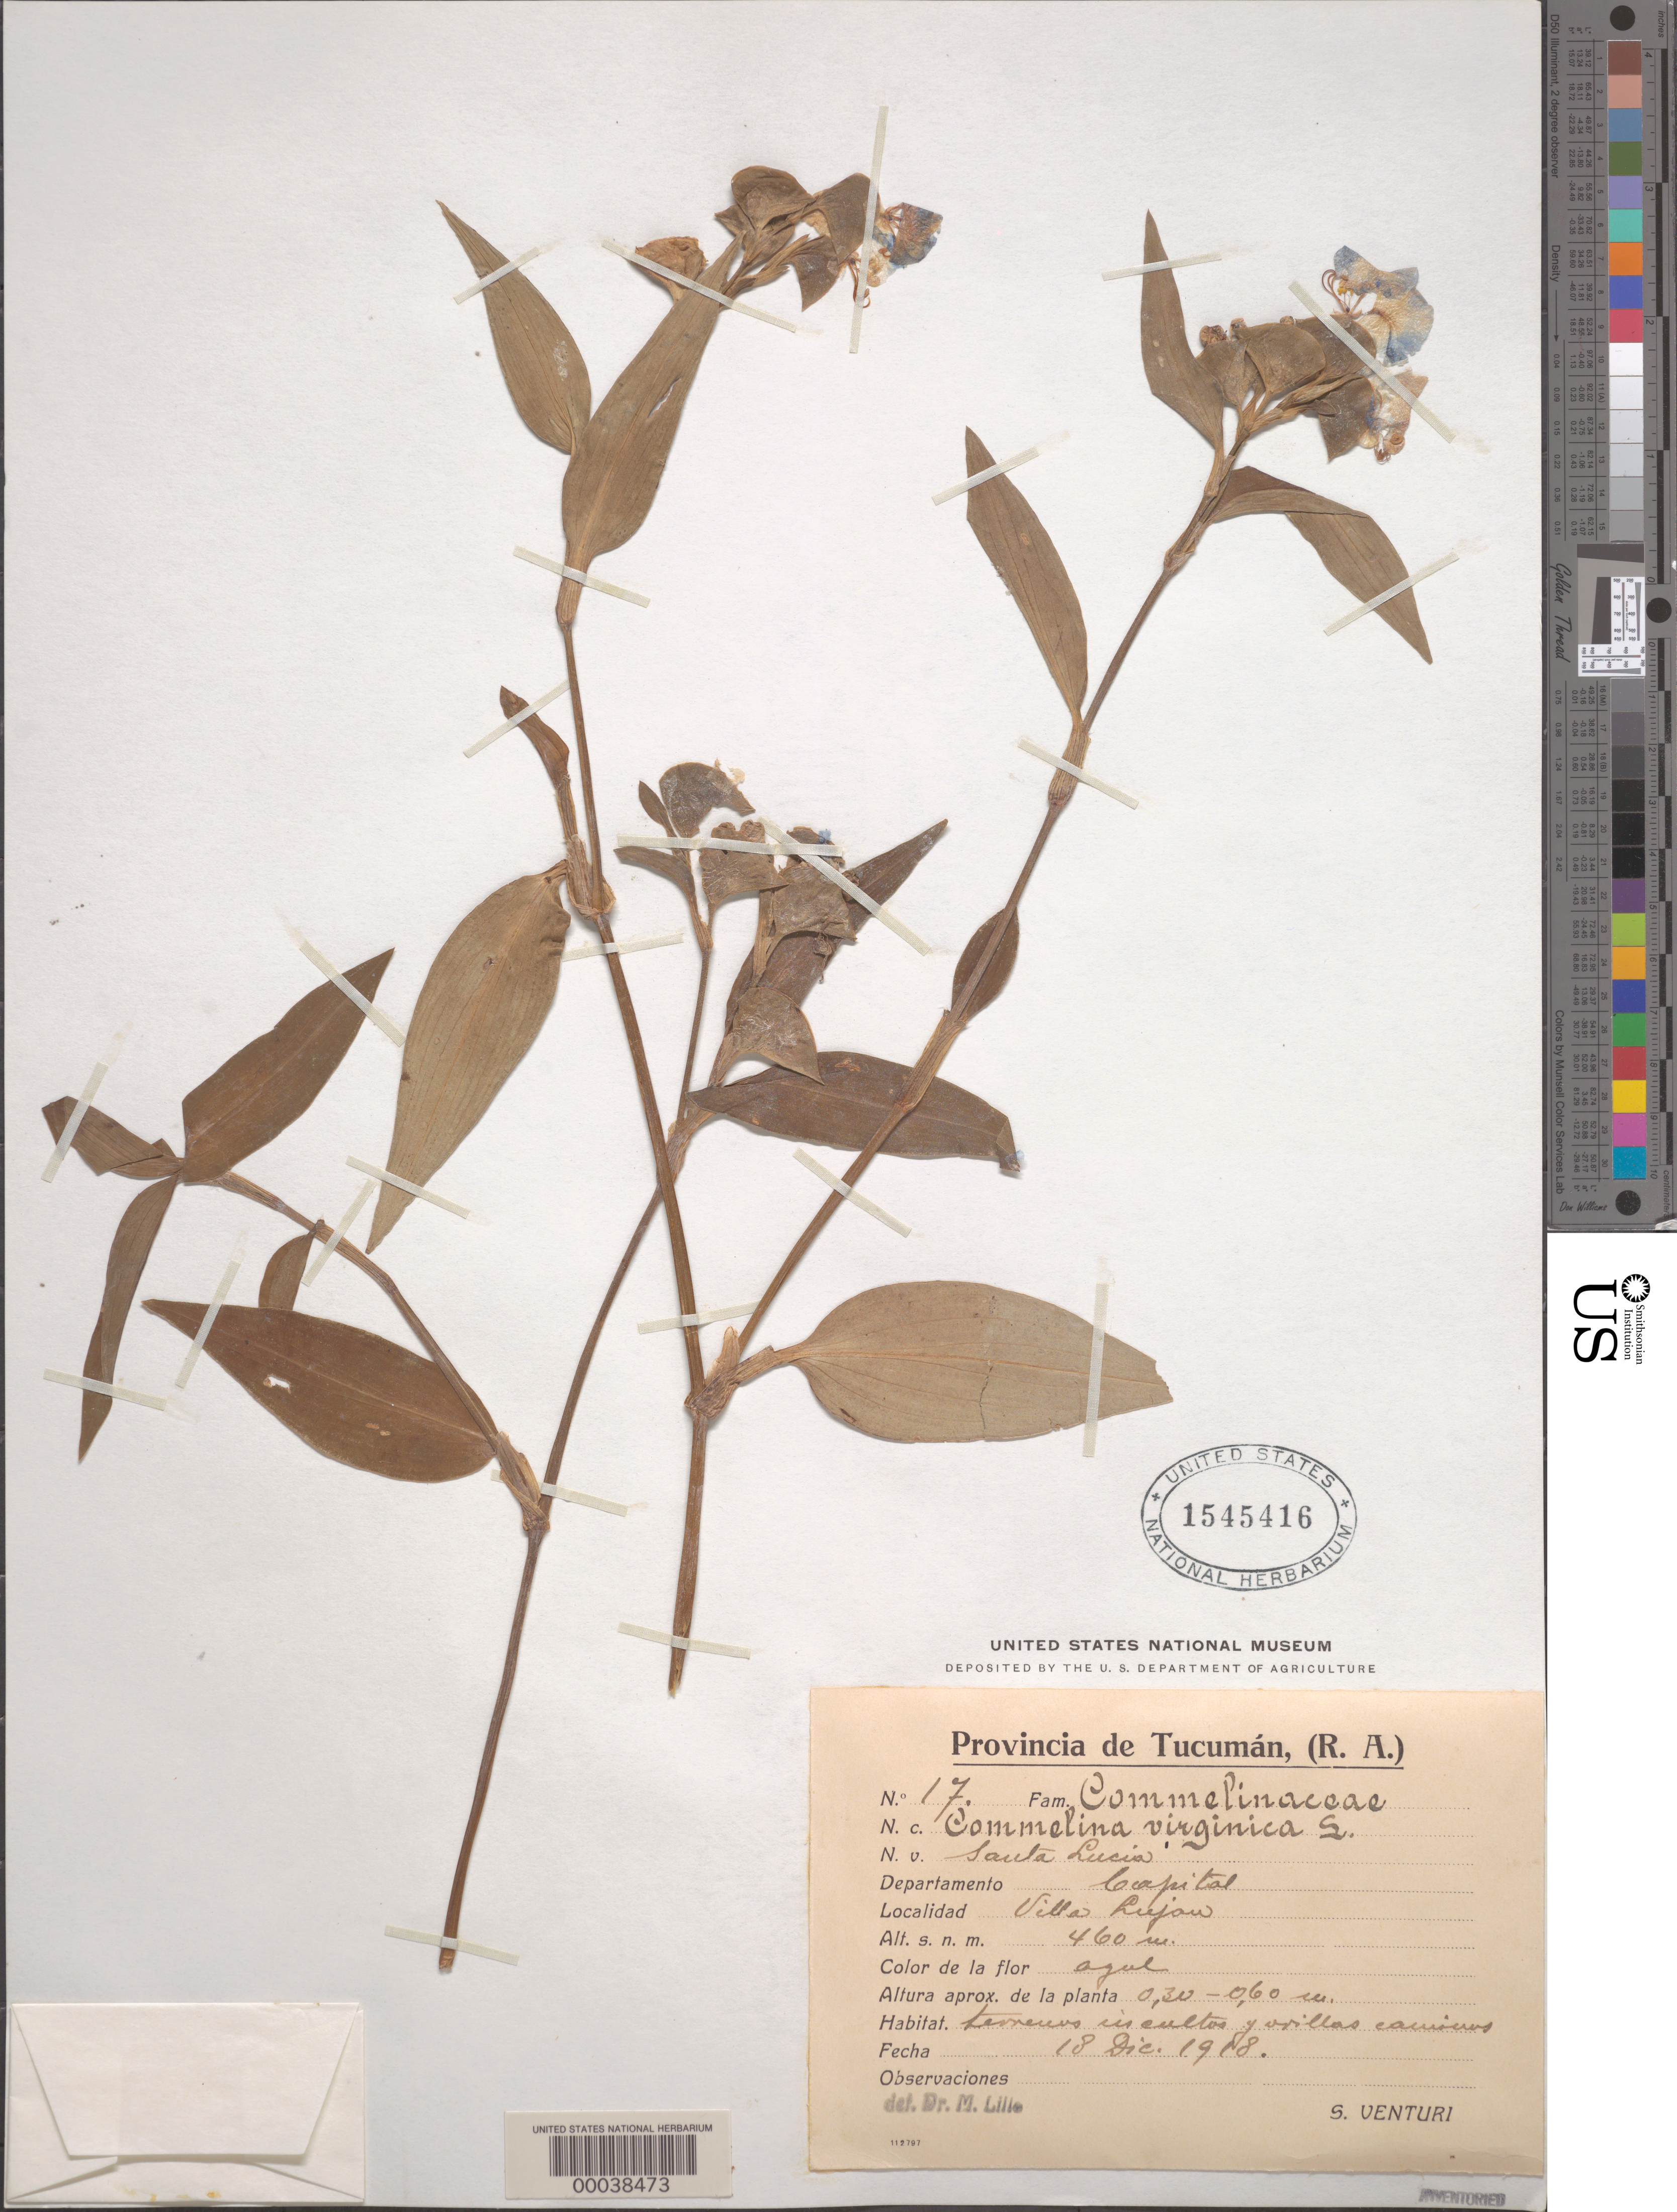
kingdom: Plantae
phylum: Tracheophyta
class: Liliopsida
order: Commelinales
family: Commelinaceae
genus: Commelina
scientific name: Commelina erecta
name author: L.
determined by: Faden, Robert B., (US), Smithsonian Institution - National Museum of Natural History (UNITED STATES)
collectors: S. Venturi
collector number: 17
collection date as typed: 18 Dec 1918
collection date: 1918-12-18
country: Argentina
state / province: Tucumán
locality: Santa Lucia; Villa Lujow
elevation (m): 460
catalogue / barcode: US 1545416